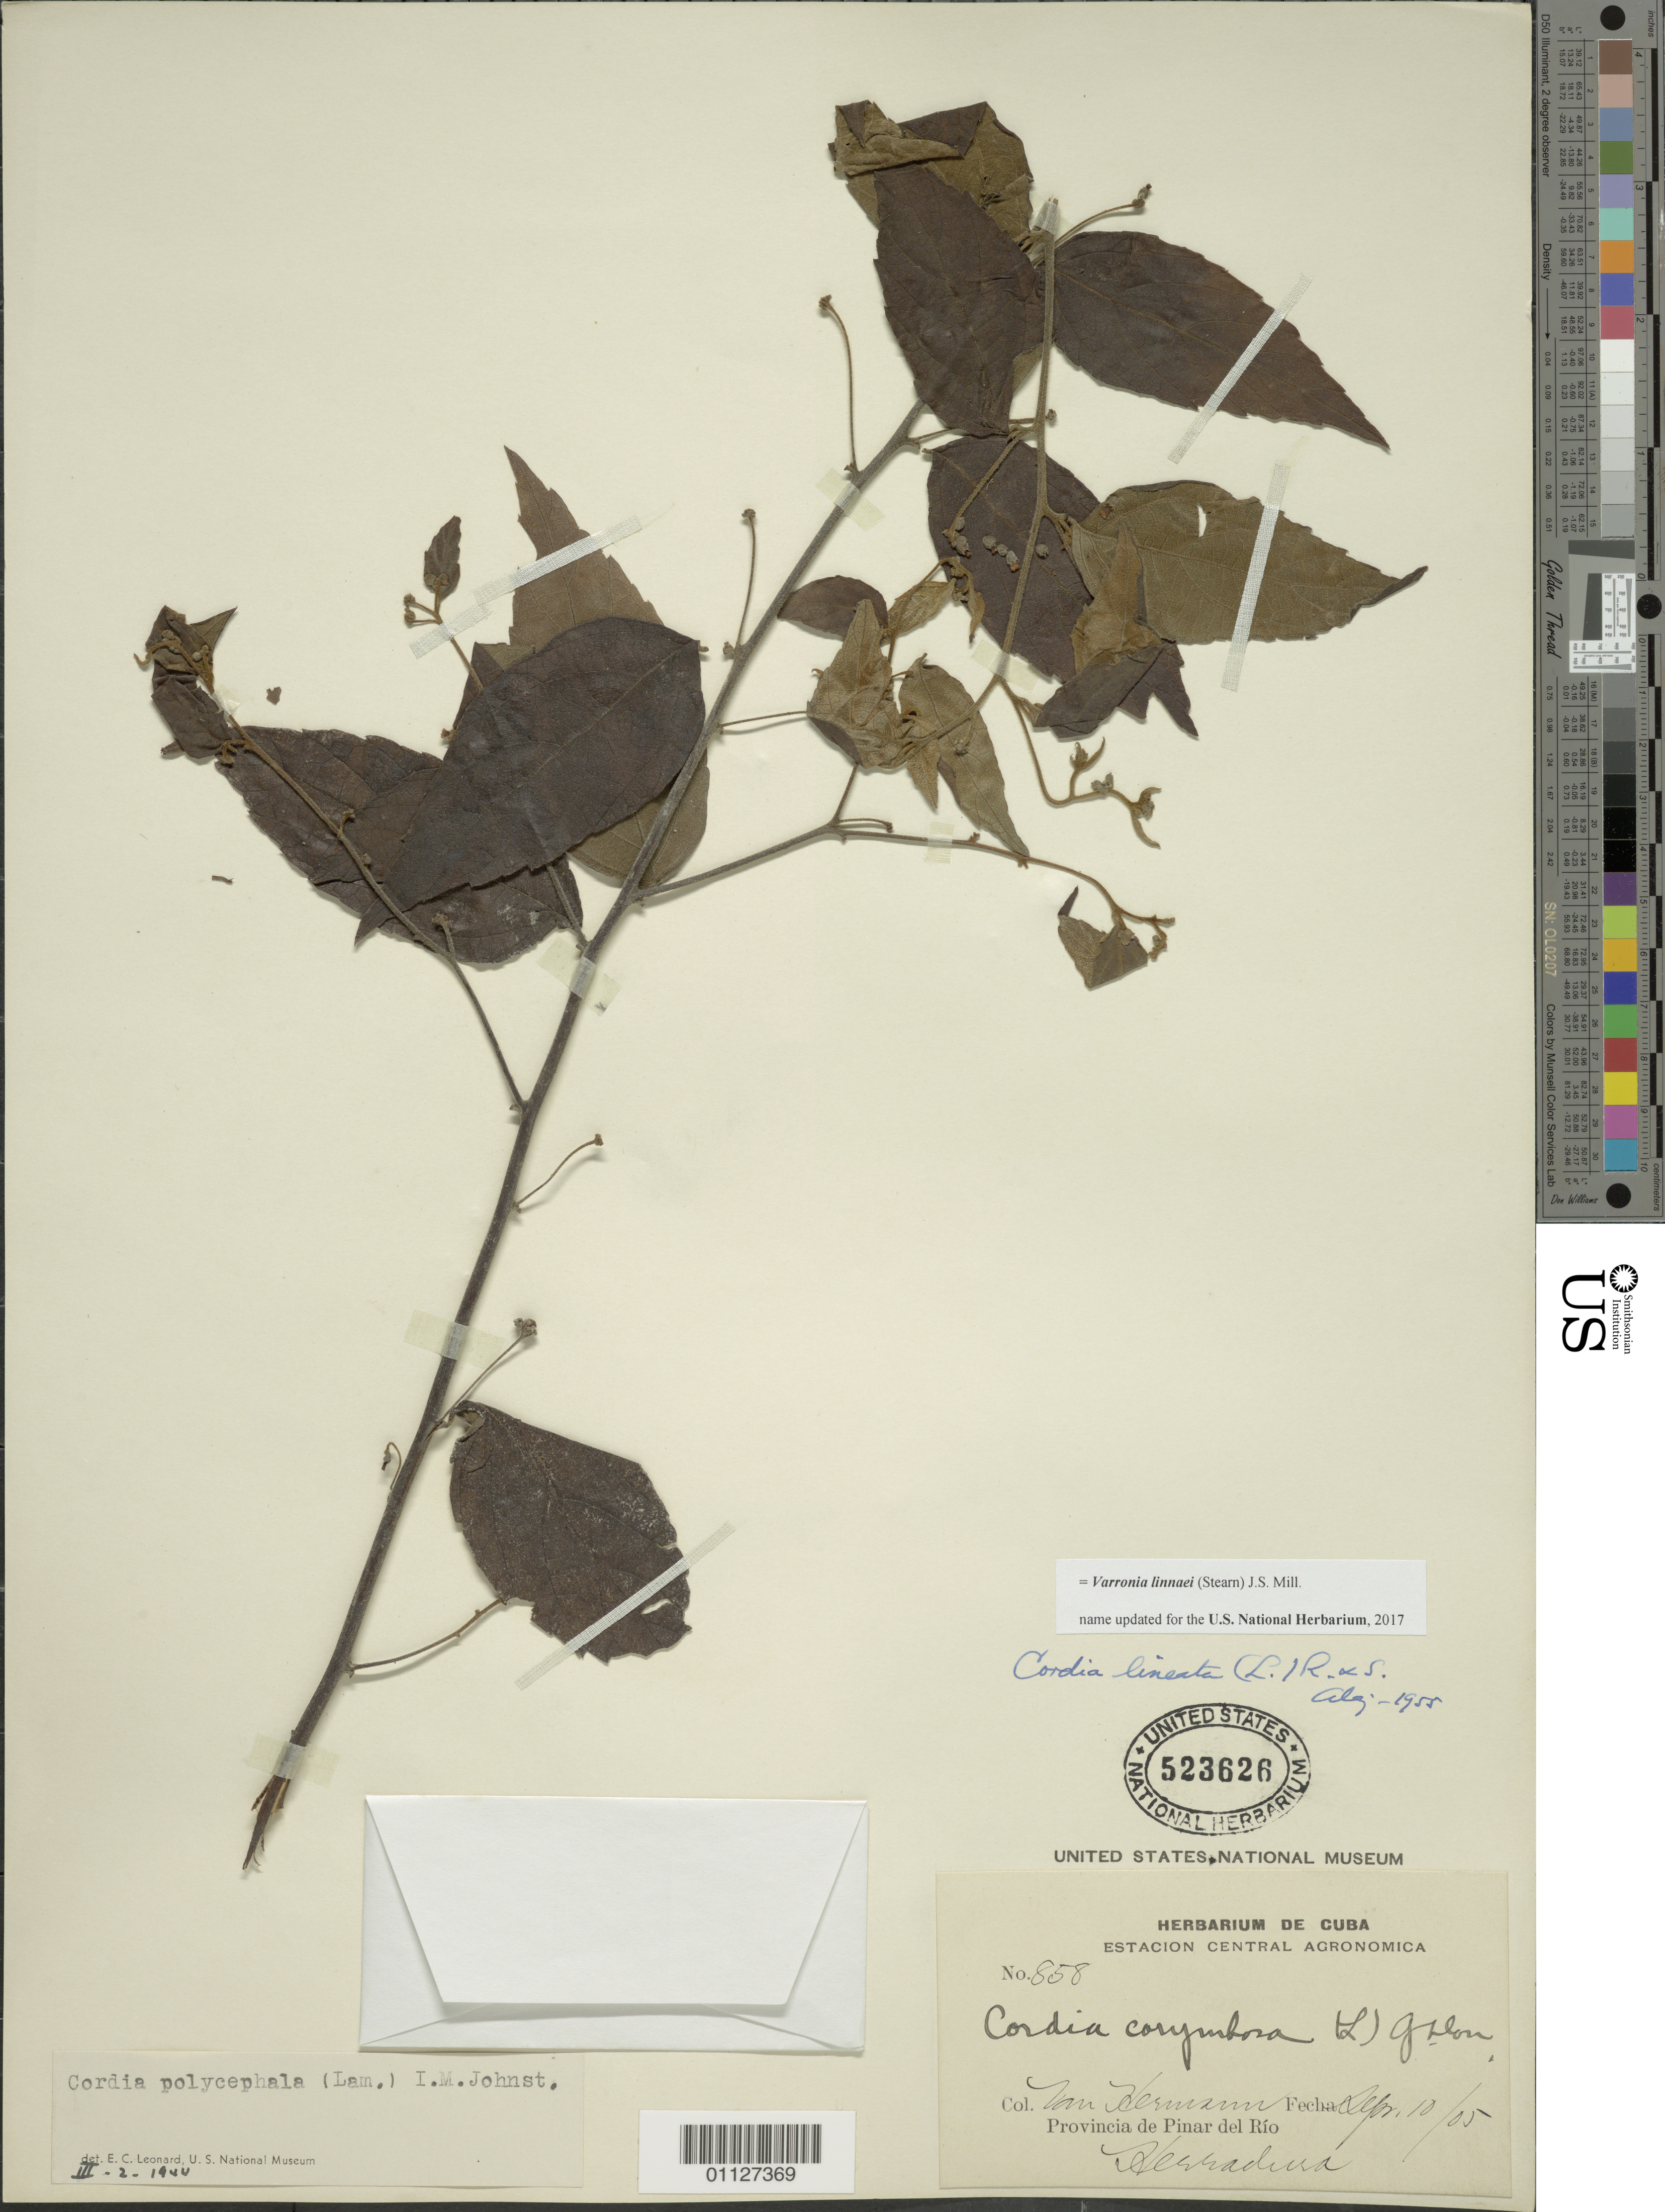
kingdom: Plantae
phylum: Tracheophyta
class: Magnoliopsida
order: Boraginales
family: Cordiaceae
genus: Varronia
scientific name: Varronia linnaei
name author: (Stearn) J.S. Mill.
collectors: H. A. Van Hermann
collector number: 858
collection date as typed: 10 Apr 1905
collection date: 1905-04-10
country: Cuba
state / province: Pinar del Rio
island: Cuba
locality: Herradura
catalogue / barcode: US 523626